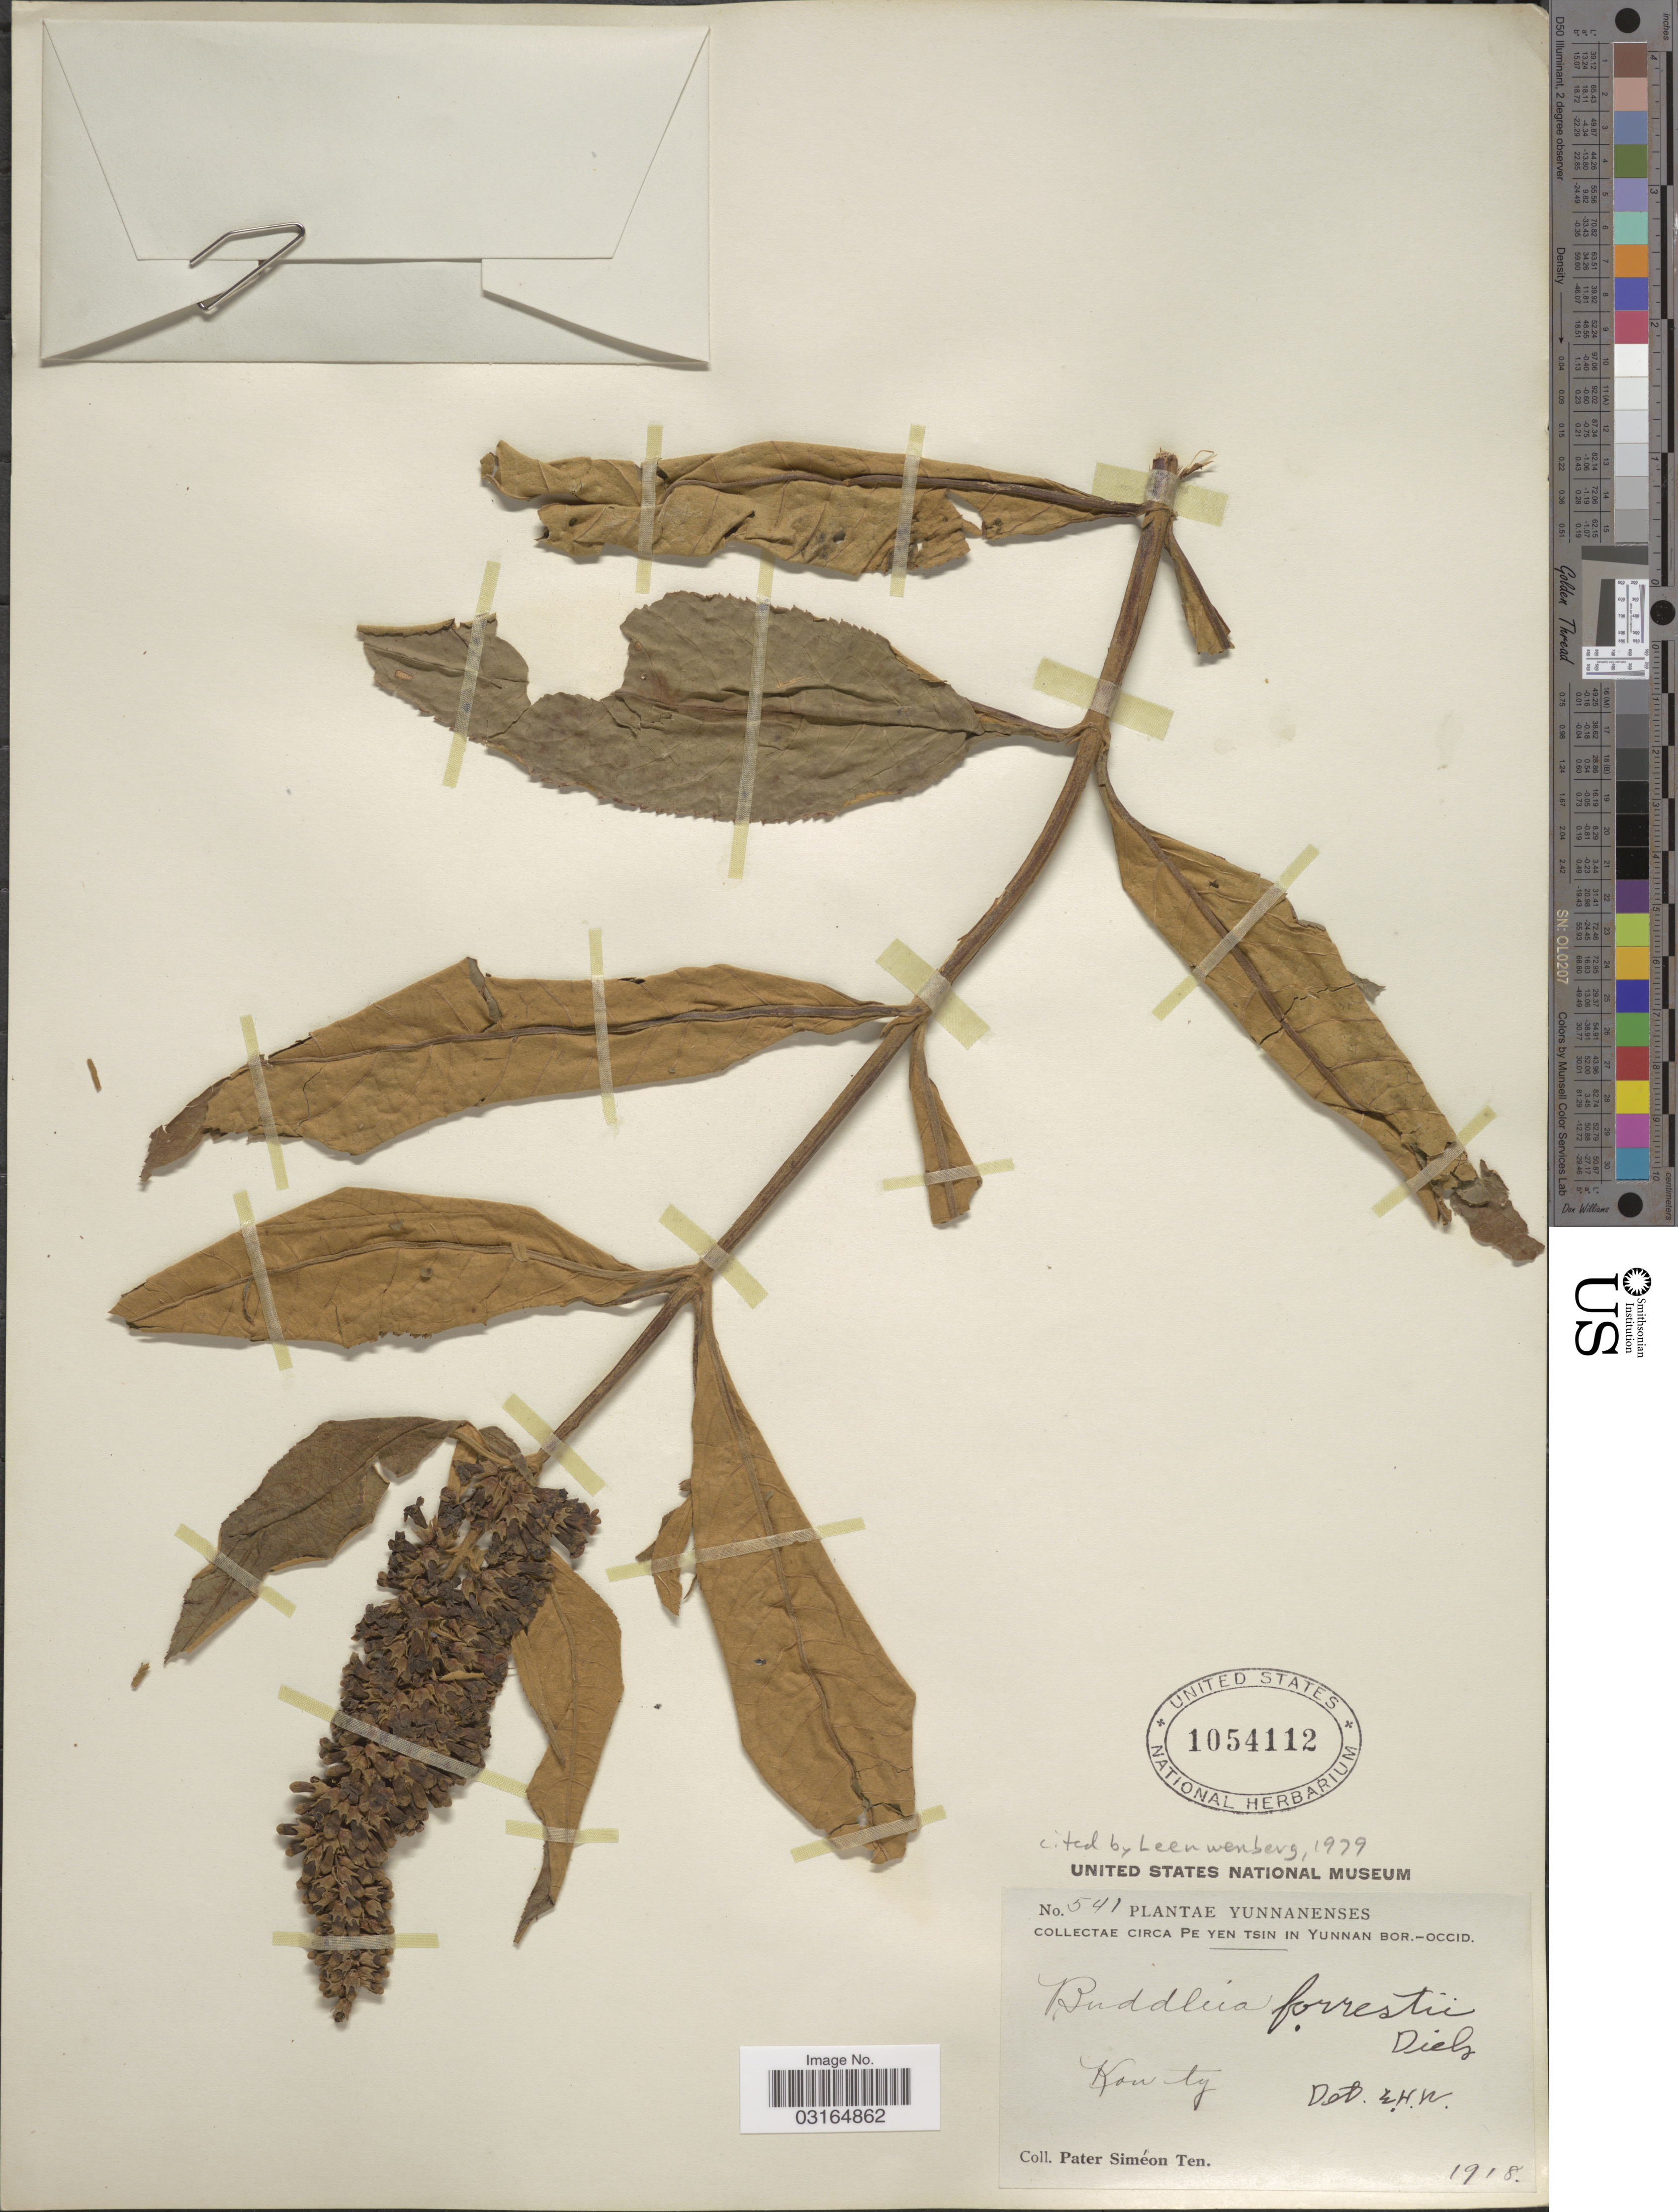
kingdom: Plantae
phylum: Tracheophyta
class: Magnoliopsida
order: Lamiales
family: Scrophulariaceae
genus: Buddleja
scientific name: Buddleja forrestii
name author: Diels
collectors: P. S. Ten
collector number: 541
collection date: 1918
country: China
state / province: Yunnan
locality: Circa Pe Yin Tsin in Yunnan Bor.-Occid. Kou ty.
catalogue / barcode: US 1054112